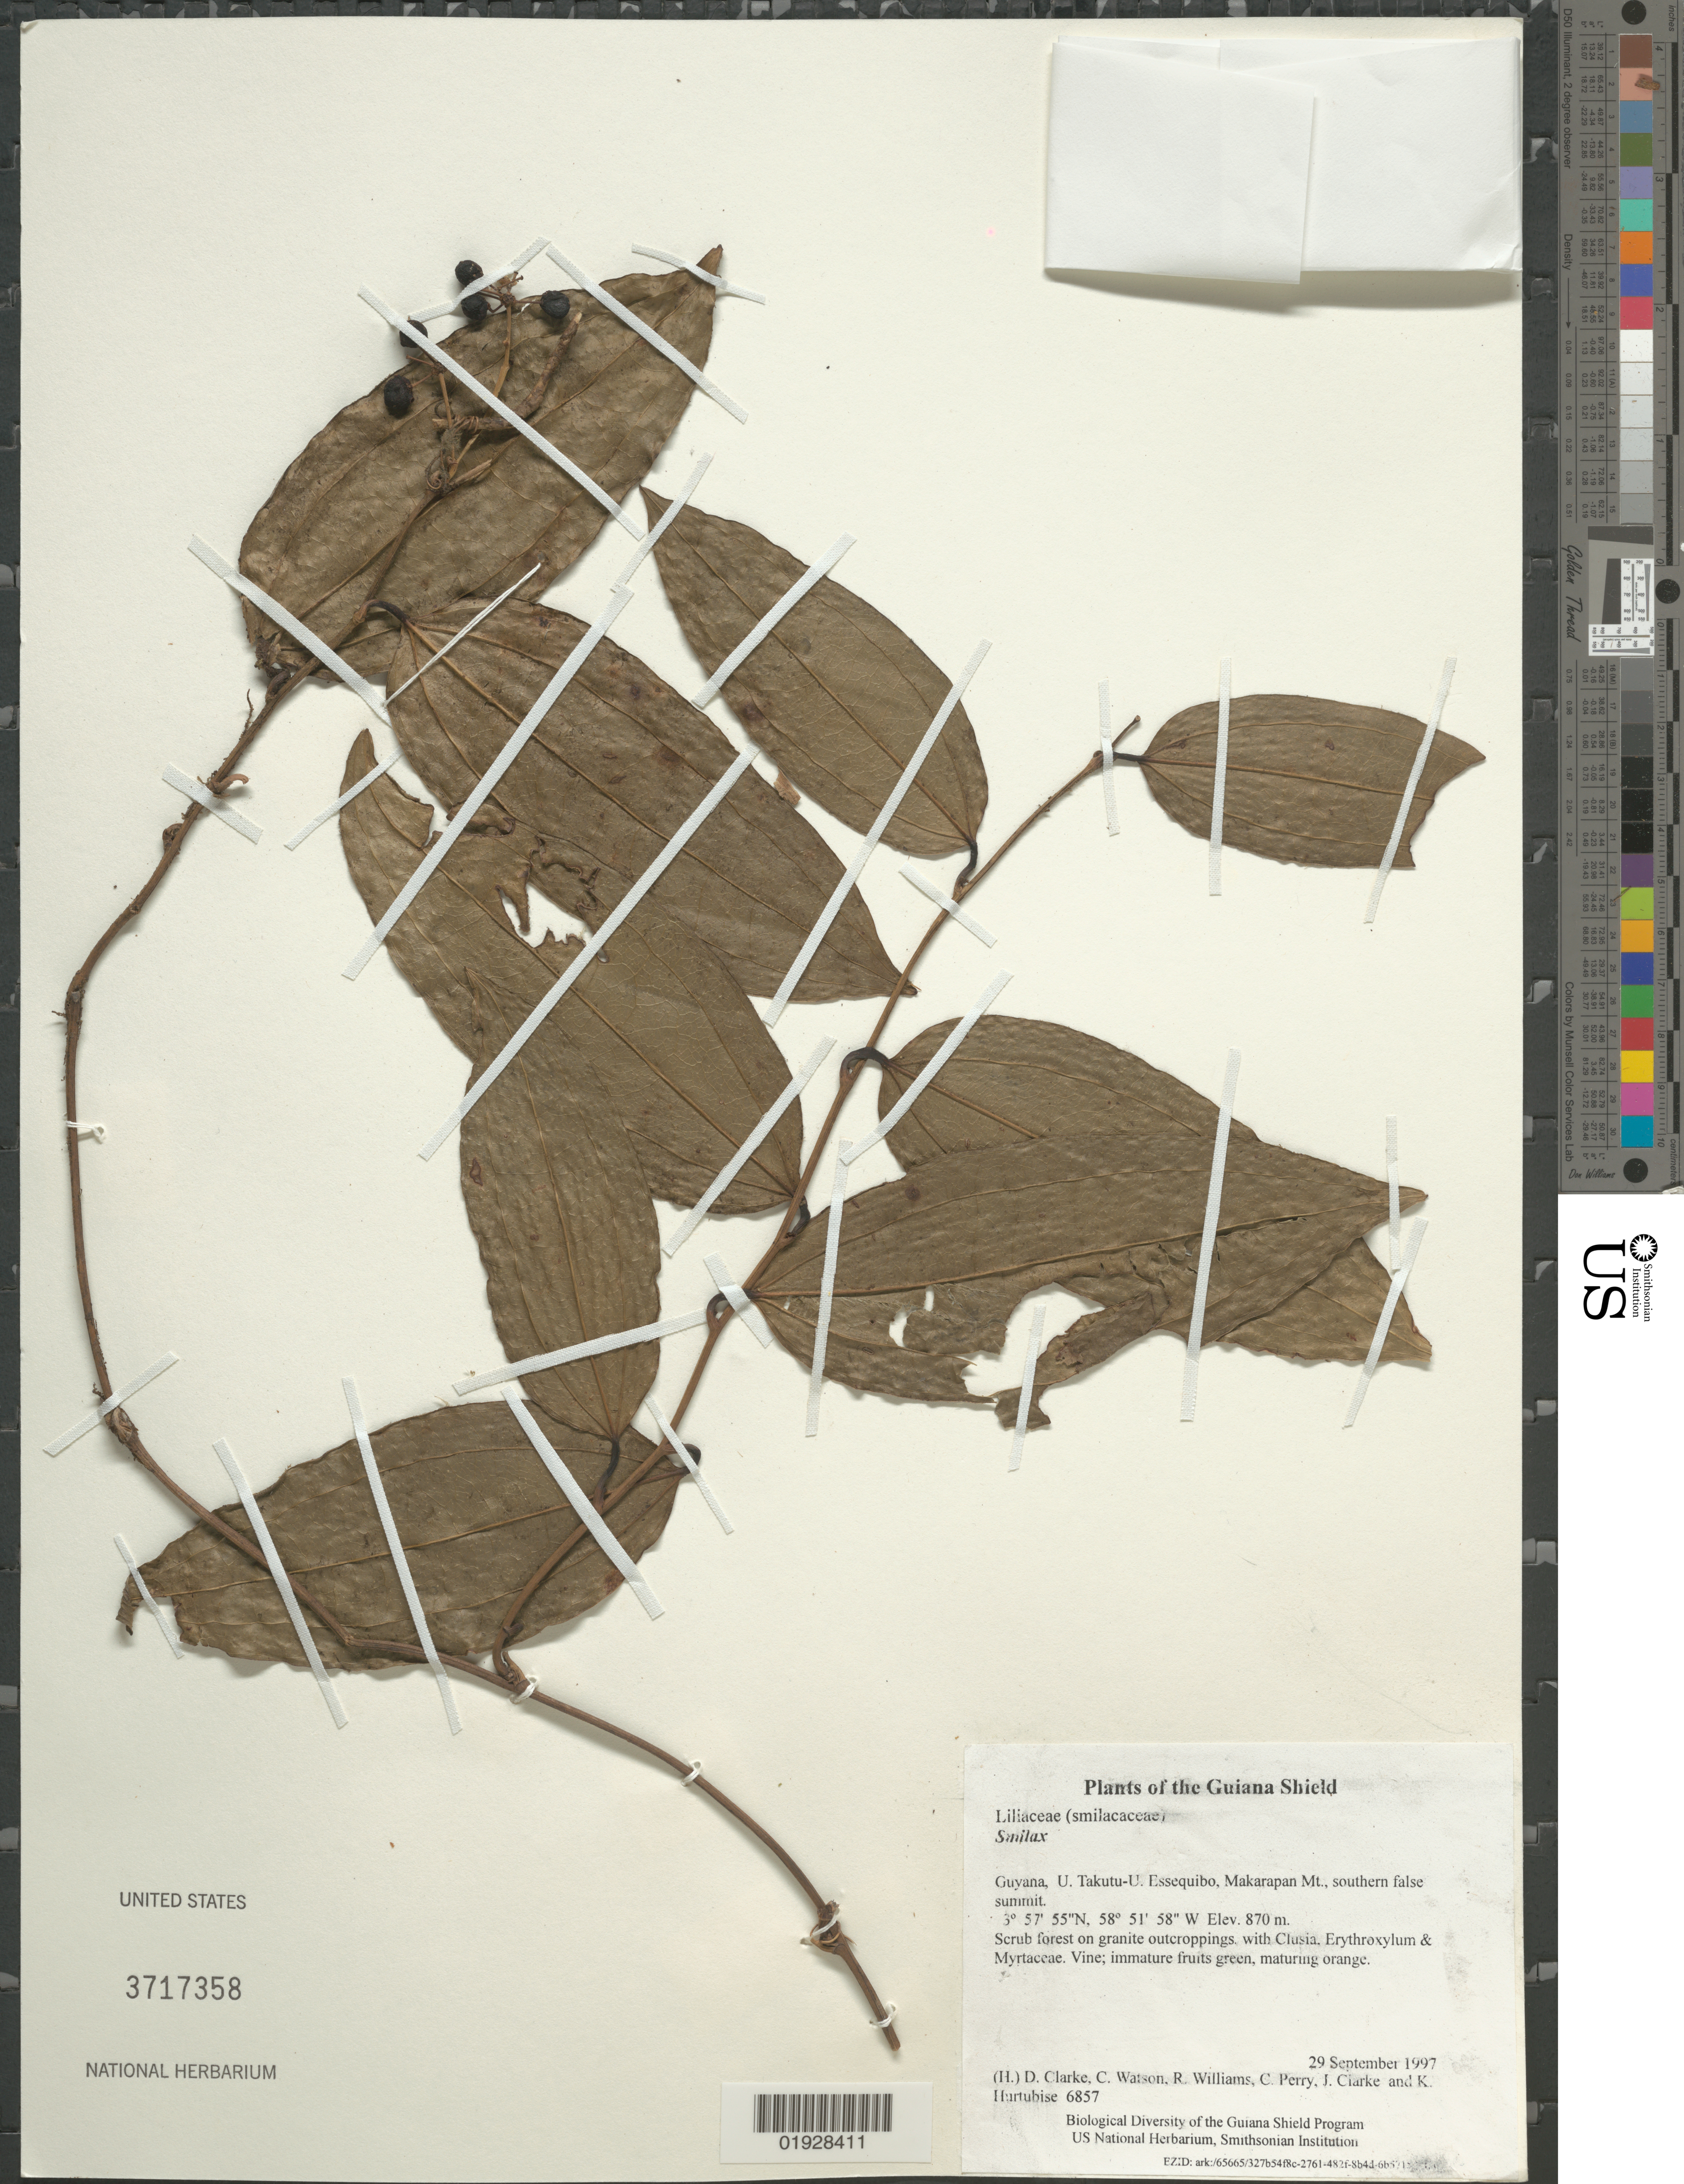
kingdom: Plantae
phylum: Tracheophyta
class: Liliopsida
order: Liliales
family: Smilacaceae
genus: Smilax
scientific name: Smilax sp.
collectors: H. D. Clarke, C. Watson, R. Williams, C. Perry, J. Clarke & K. Hurtubise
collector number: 6857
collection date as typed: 29 September 1997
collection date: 1997-09-29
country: Guyana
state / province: U. Takutu-U. Essequibo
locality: Makarapan Mt., southern false summit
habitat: Scrub forest on granite outcroppings, with Clusia, Erythroxylum & Myrtaceae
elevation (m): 870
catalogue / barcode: US 3717358